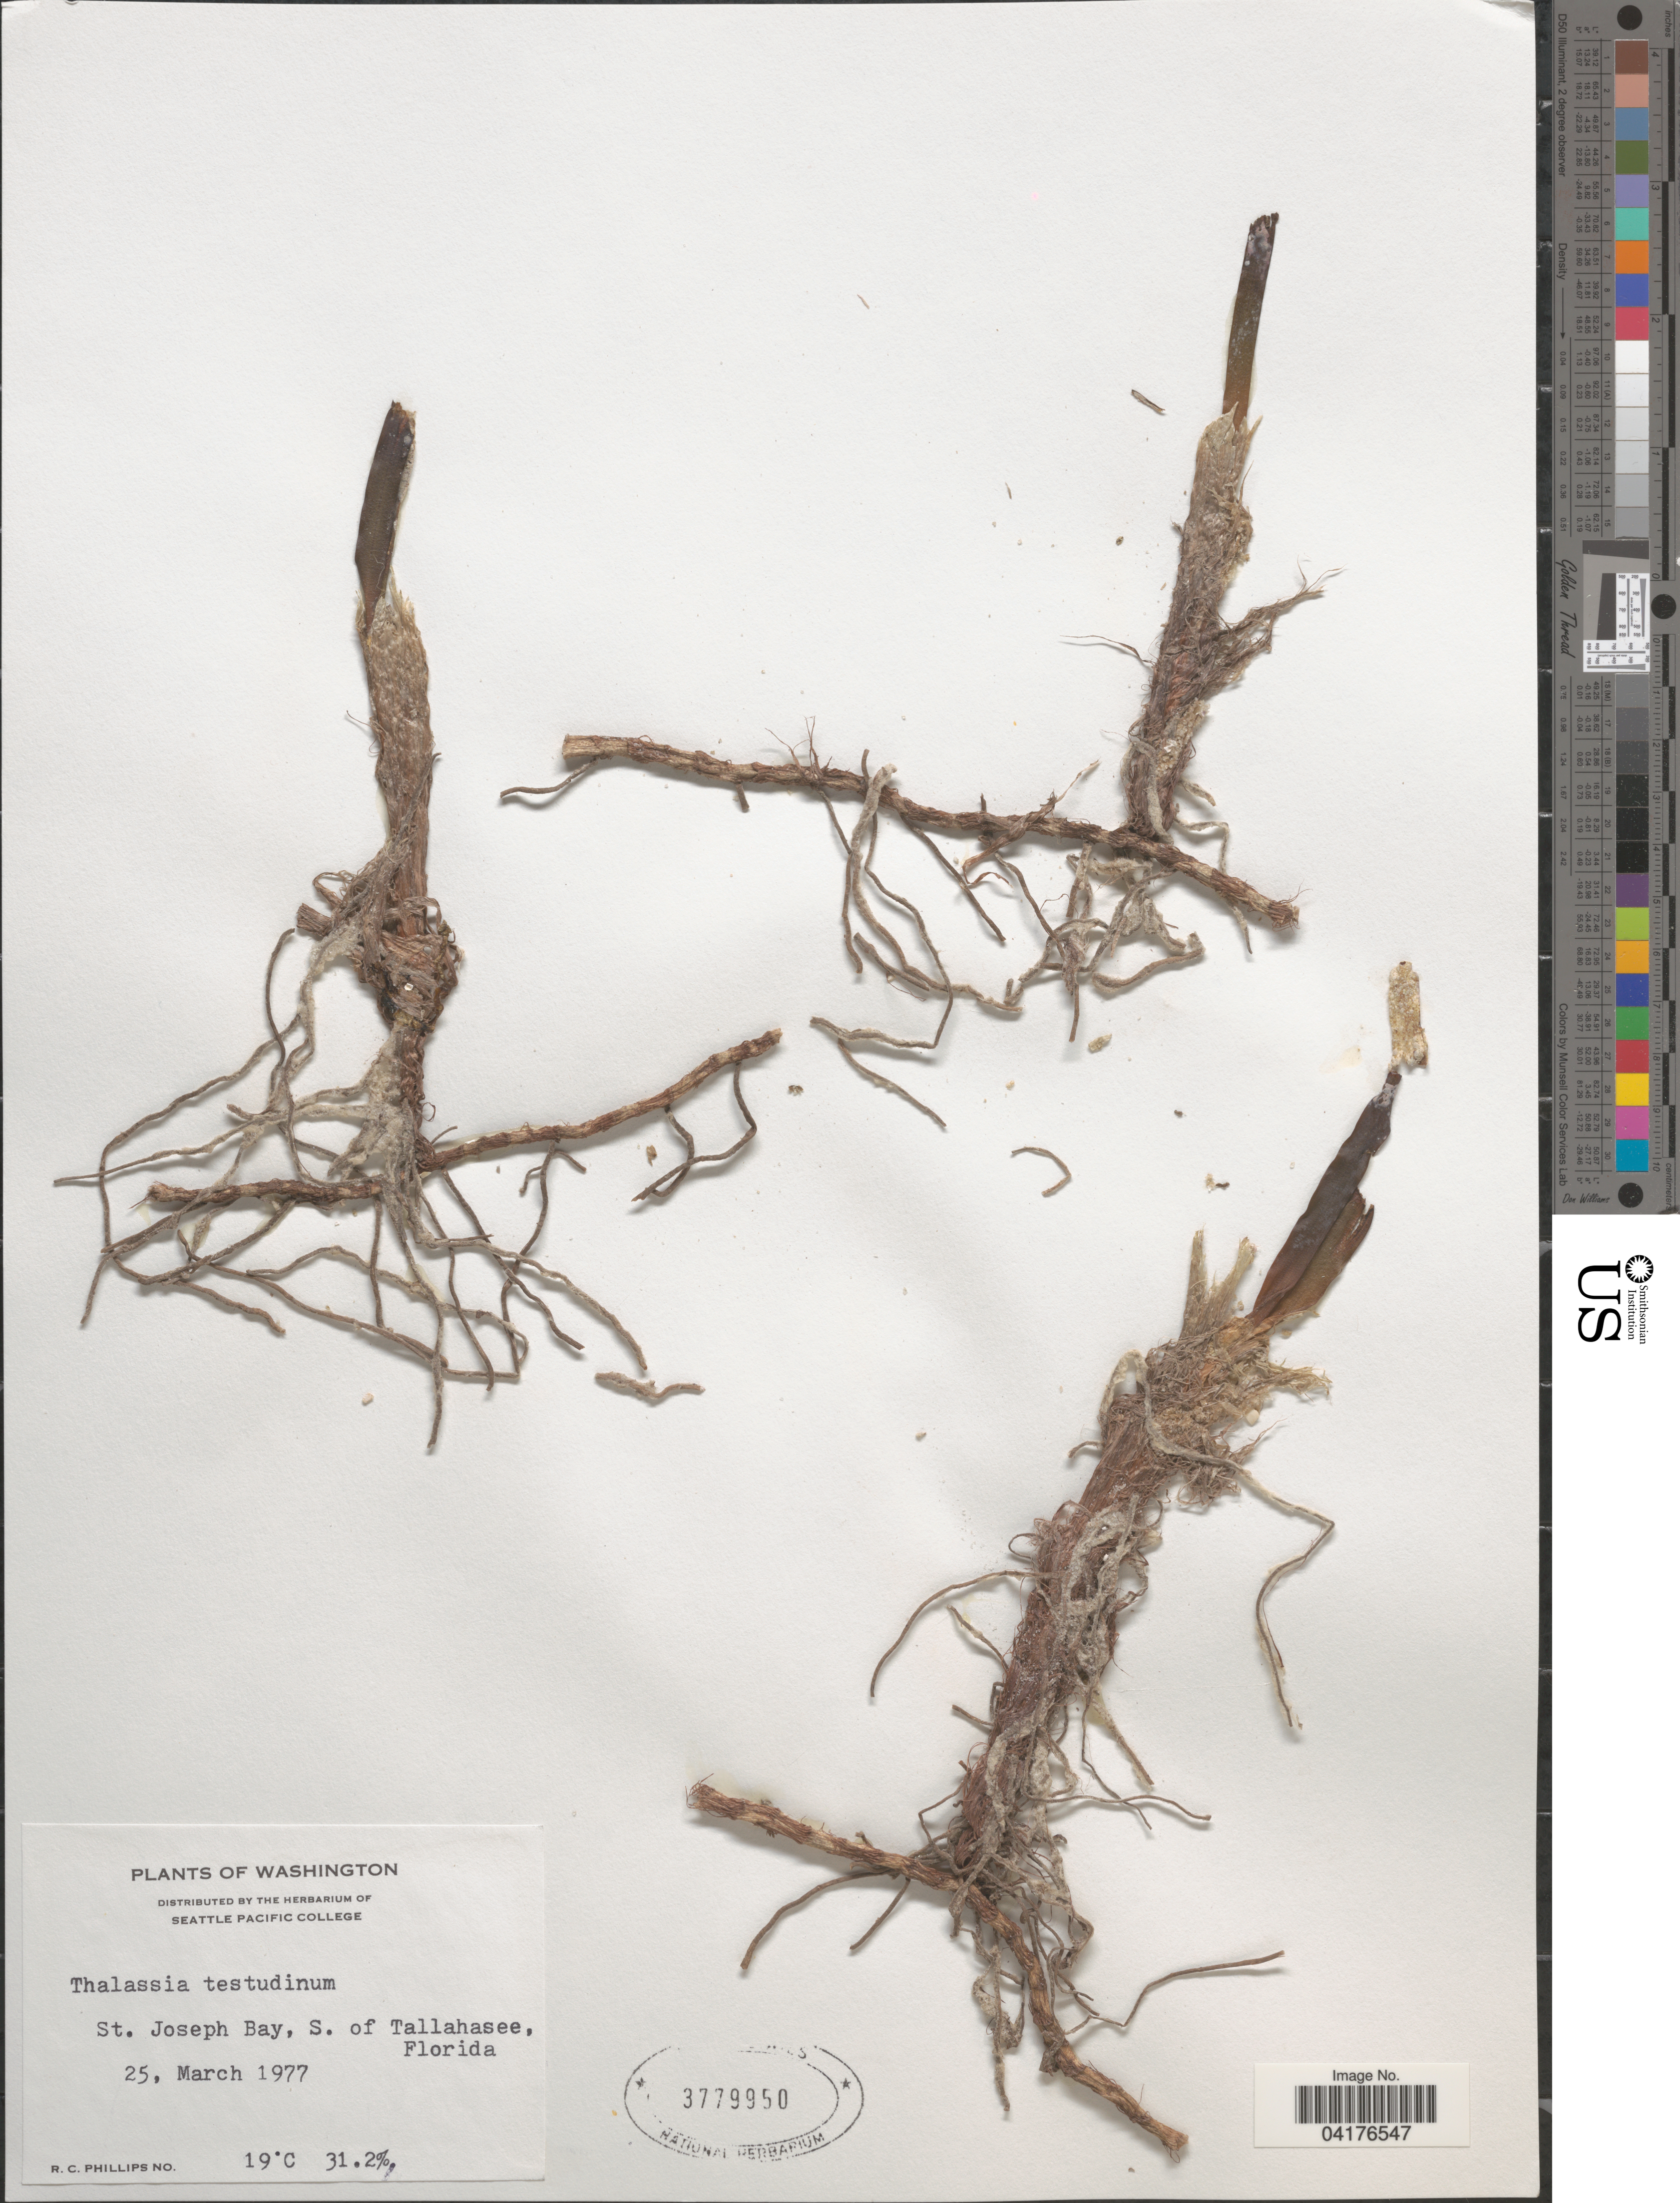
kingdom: Plantae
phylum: Tracheophyta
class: Liliopsida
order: Alismatales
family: Hydrocharitaceae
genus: Thalassia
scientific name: Thalassia testudinum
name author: Banks & Sol. ex K.D. Koenig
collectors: R. C. Phillips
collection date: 1977-03-25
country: United States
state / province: Florida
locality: St. Joseph Bay, S. of Tallahasee.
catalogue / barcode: US 3779950